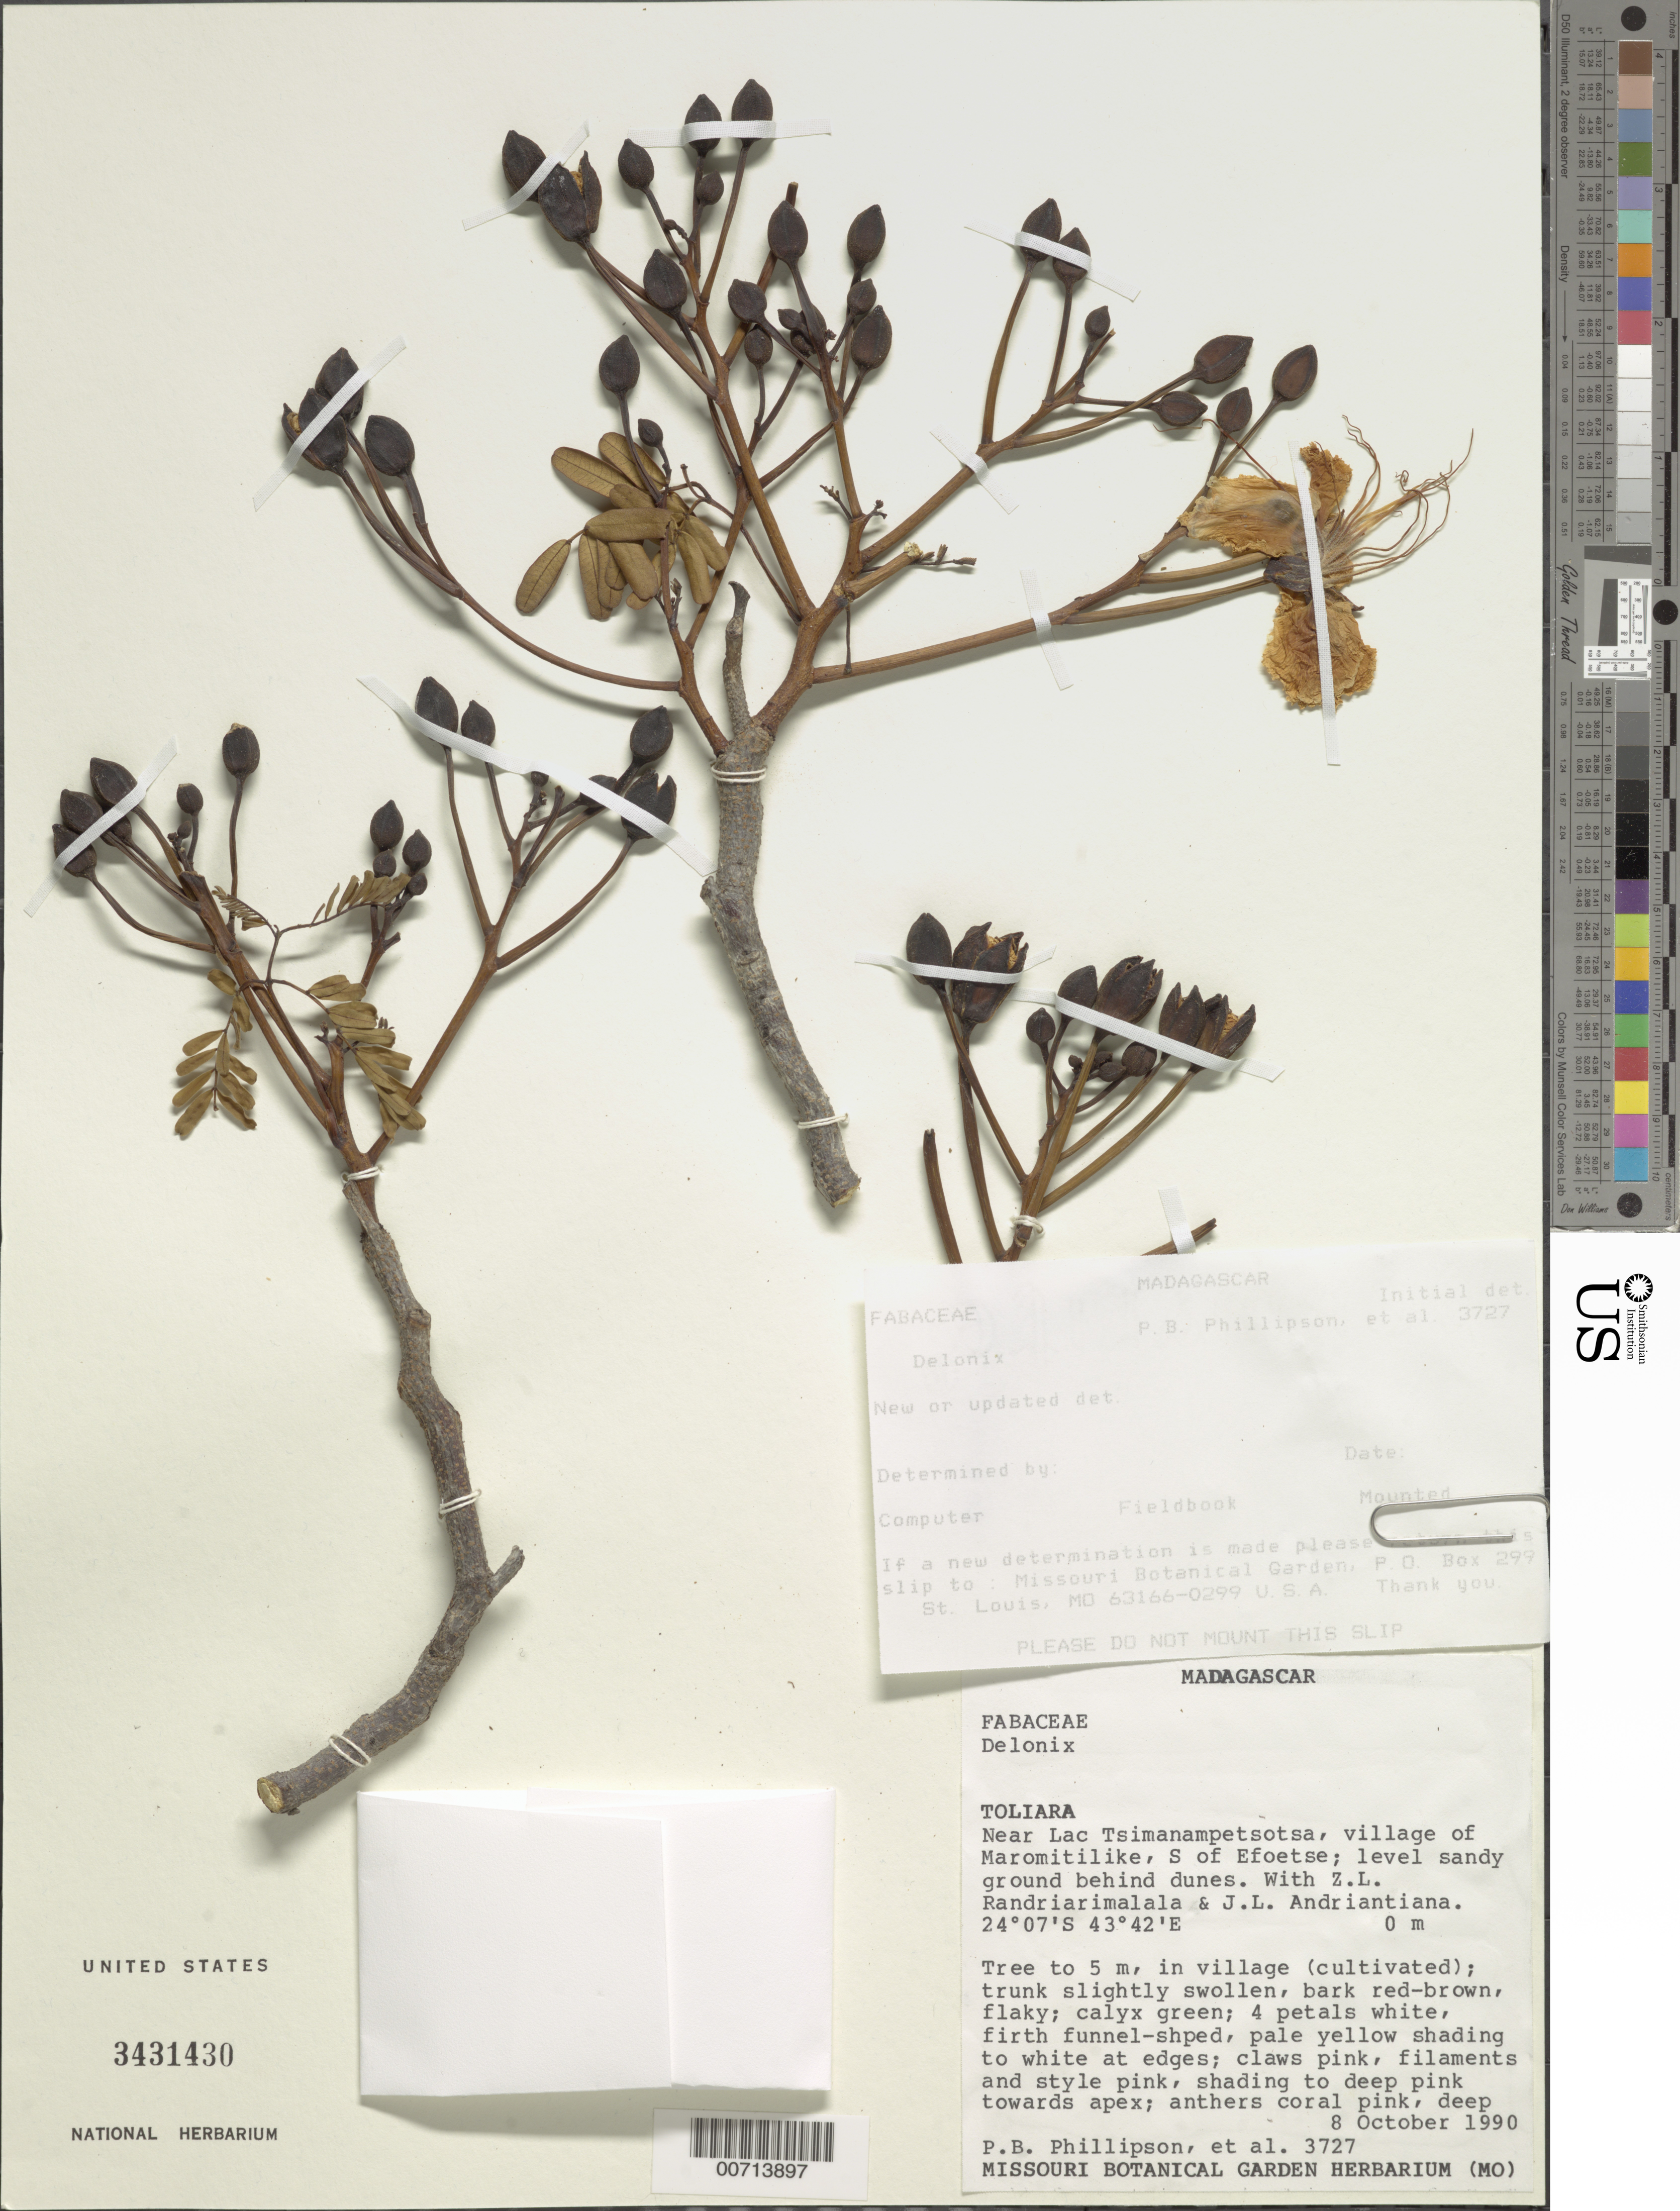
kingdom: Plantae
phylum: Tracheophyta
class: Magnoliopsida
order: Fabales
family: Fabaceae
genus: Delonix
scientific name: Delonix sp.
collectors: P. B. Phillipson et al.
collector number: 3727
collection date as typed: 08 Oct 1990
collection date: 1990-10-08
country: Madagascar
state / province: Atsimo-Andrefana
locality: Near Lac Tsimanampetosotsa.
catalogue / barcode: US 3431430